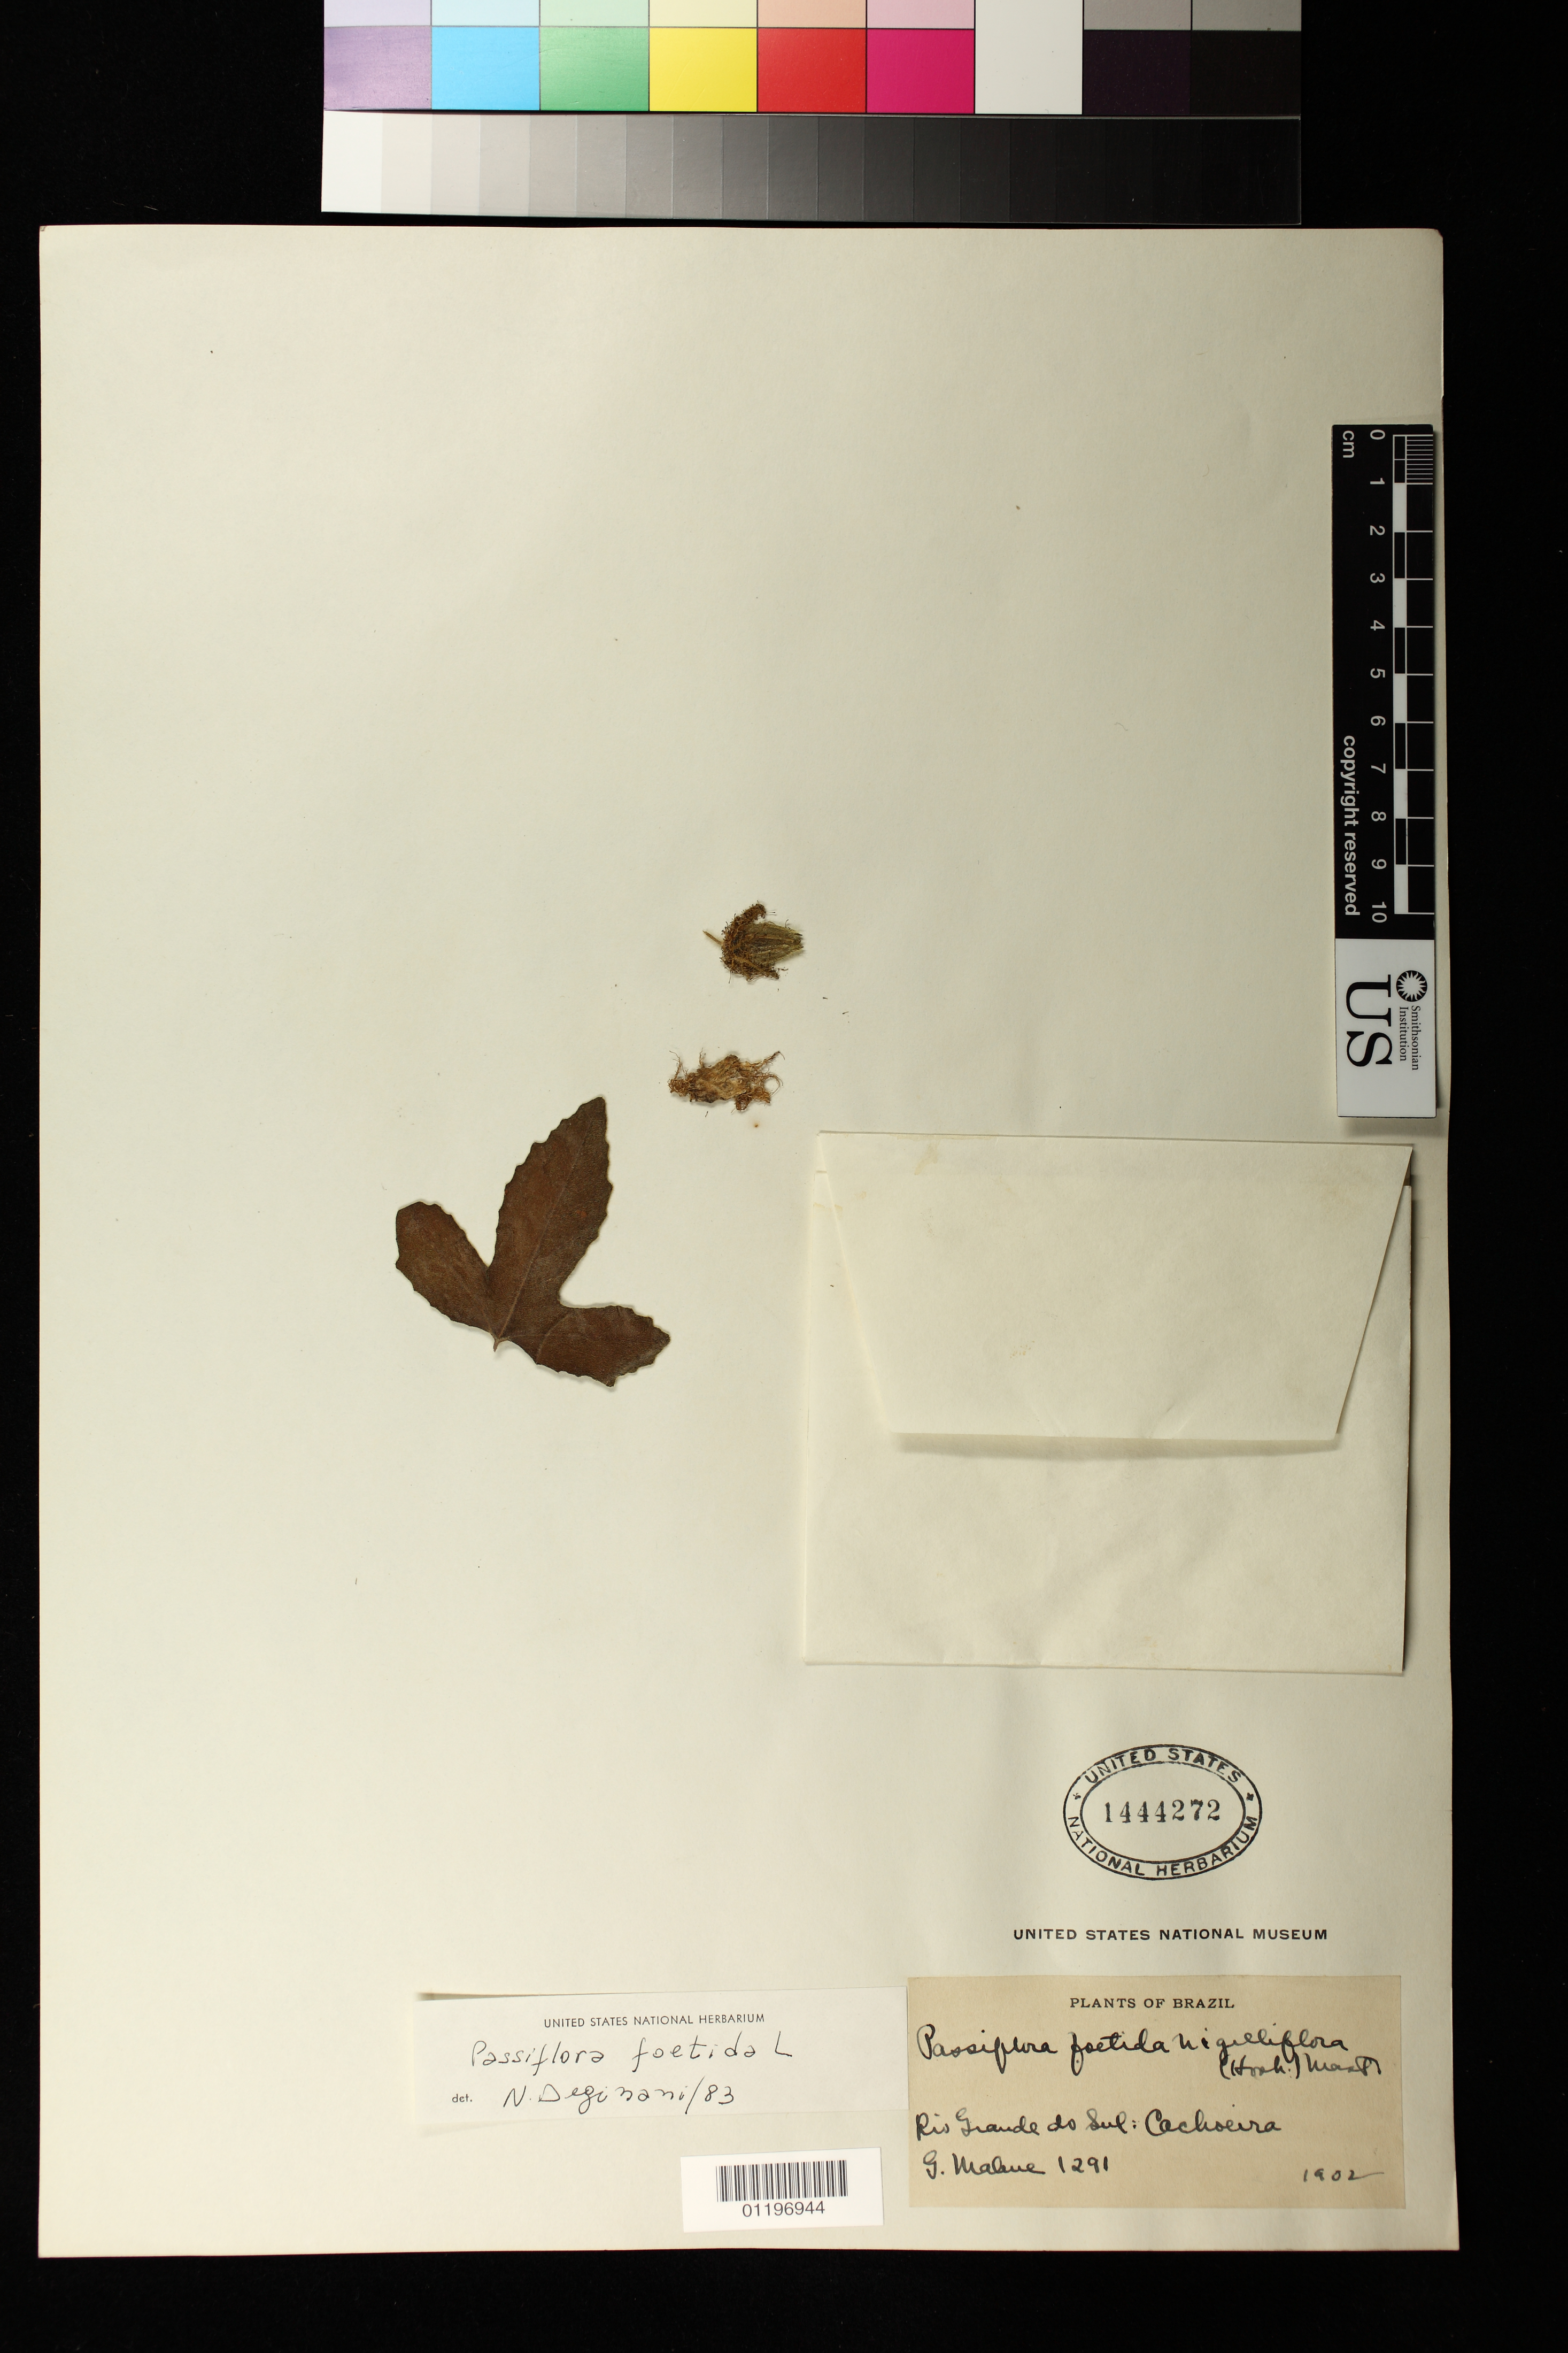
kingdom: Plantae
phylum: Tracheophyta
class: Magnoliopsida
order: Malpighiales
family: Passifloraceae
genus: Passiflora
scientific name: Passiflora foetida var. nigelliflora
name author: (Hook.) Mast.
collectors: G. O. A. Malme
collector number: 1291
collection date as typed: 1902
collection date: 1902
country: Brazil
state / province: Rio Grande do Sul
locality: Cachoeira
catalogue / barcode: US 1444272